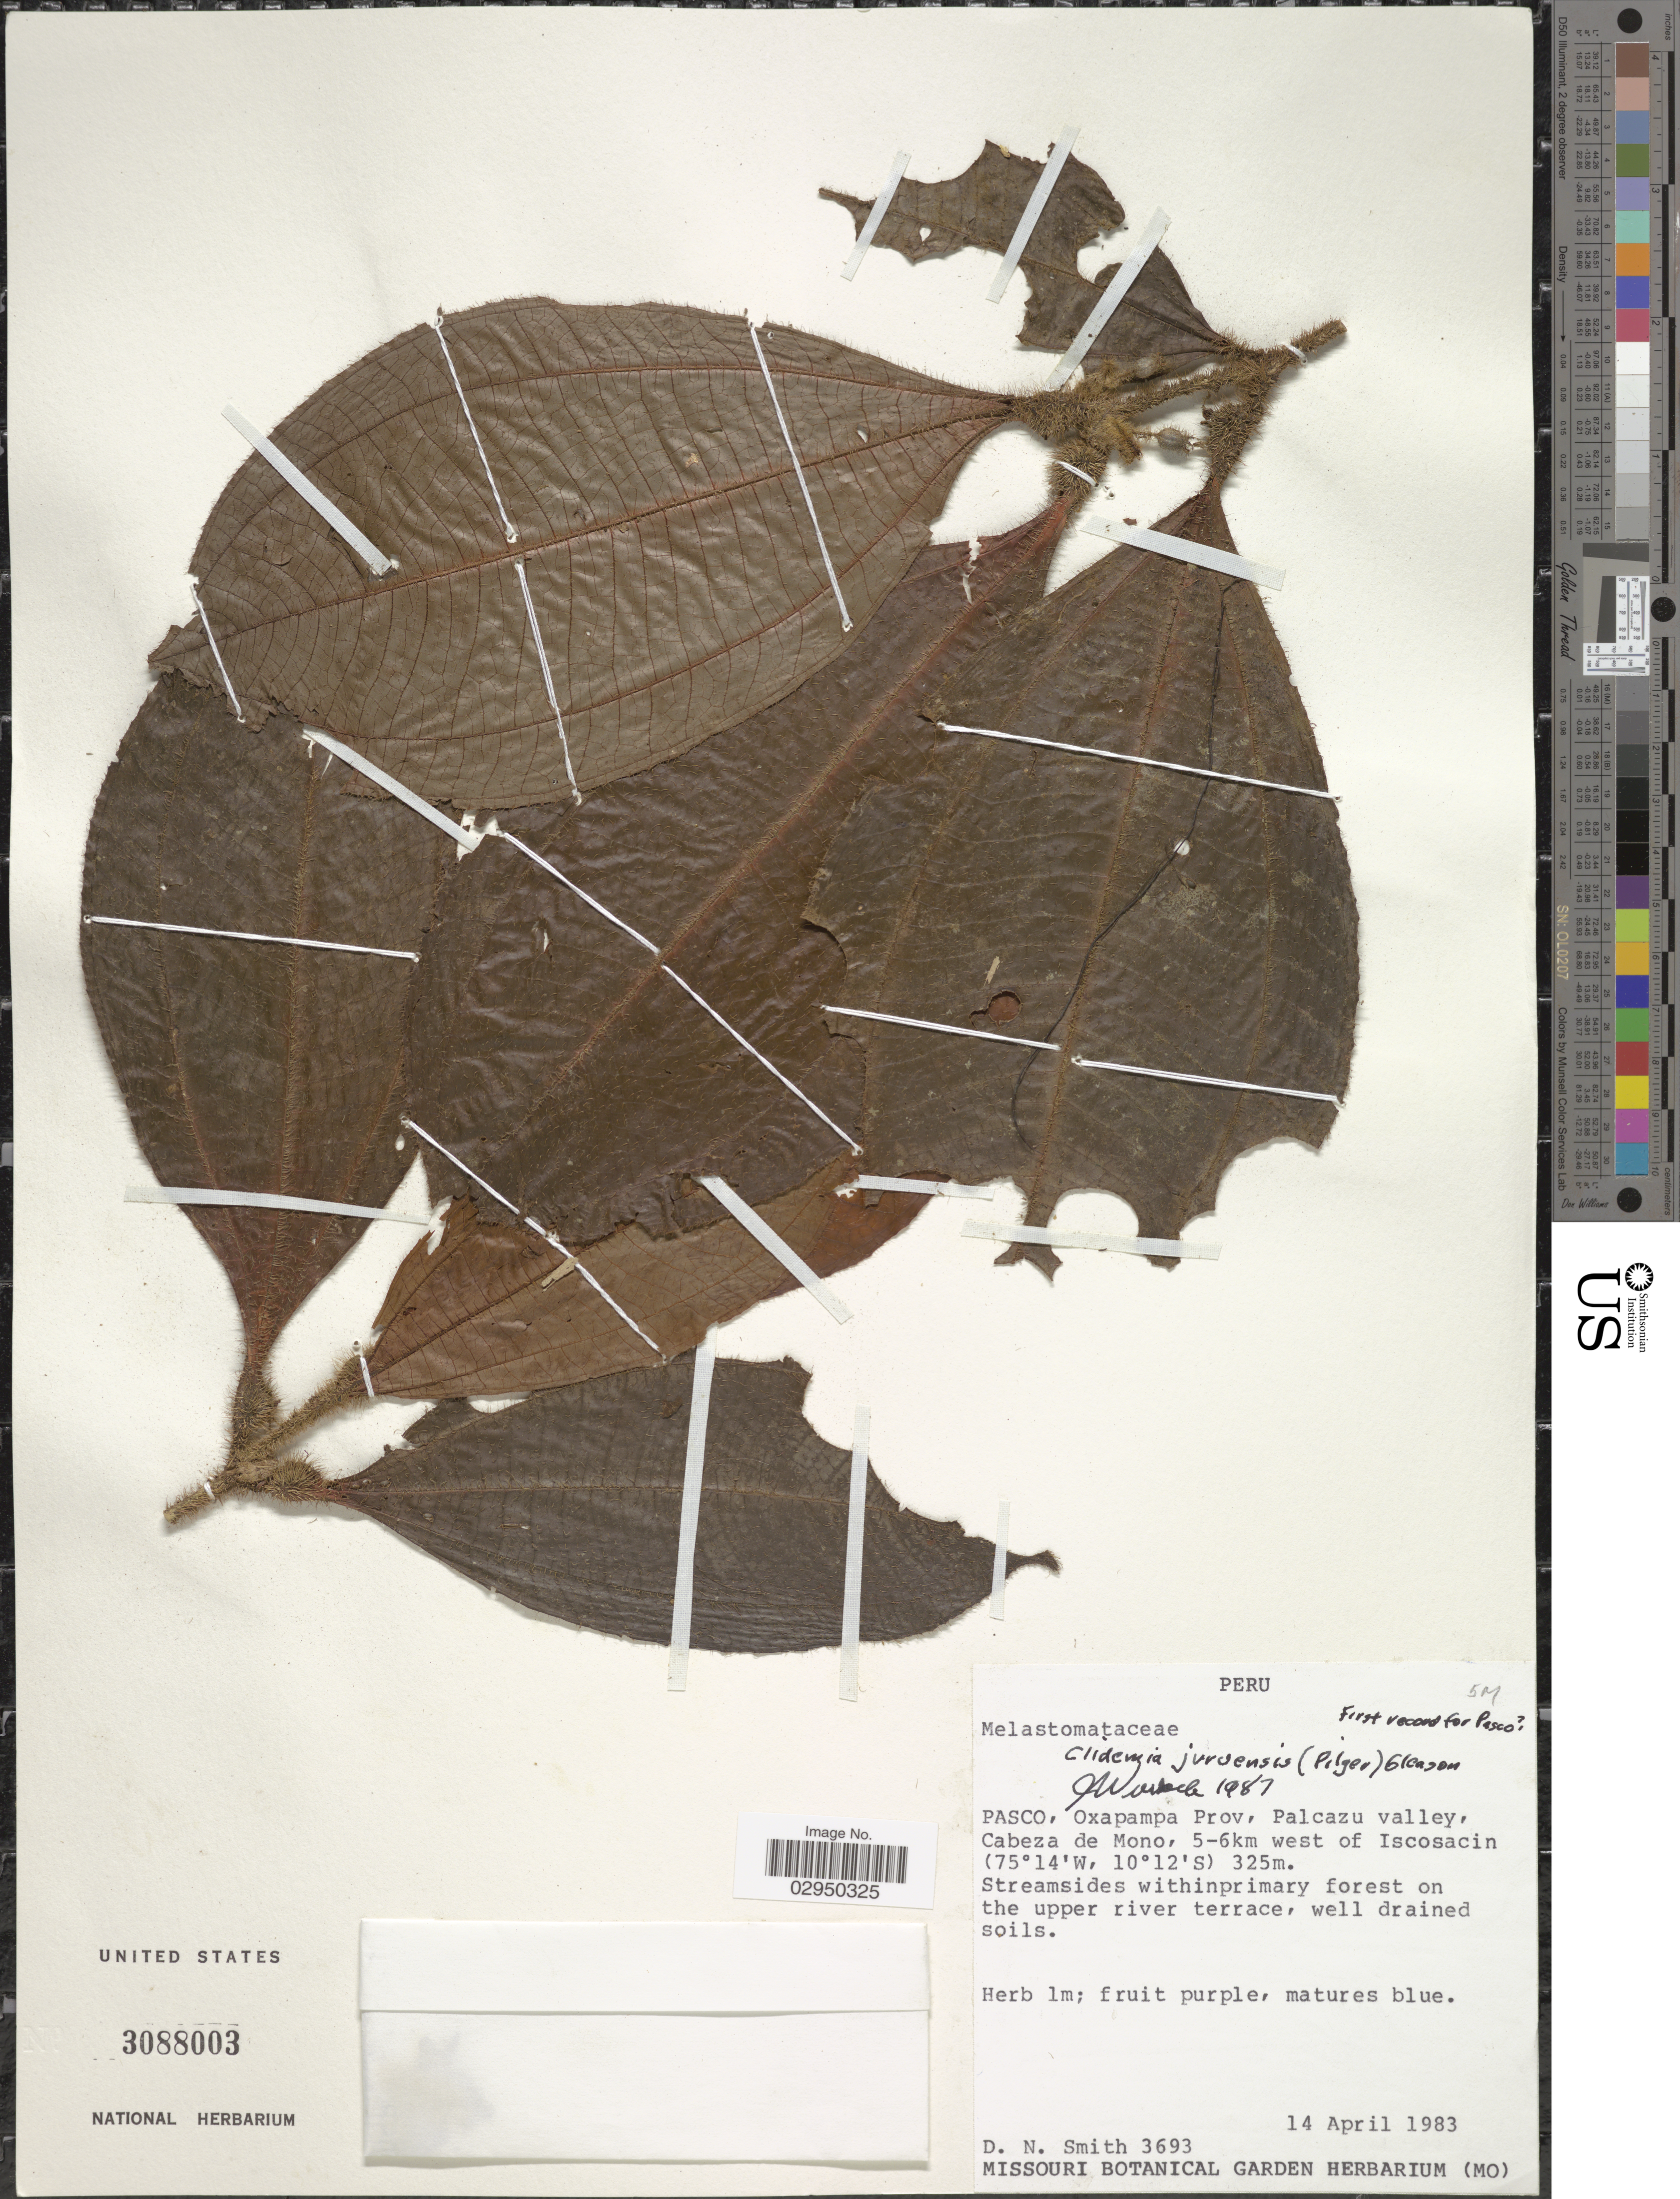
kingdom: Plantae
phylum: Tracheophyta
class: Magnoliopsida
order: Myrtales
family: Melastomataceae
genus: Clidemia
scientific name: Clidemia juruensis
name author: (Pilg.) Gleason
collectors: D. Smith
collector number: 3693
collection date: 1983-04-14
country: Peru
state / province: Pasco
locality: Oxapampa Prov, Palcazu valley, Cabeza de Mono, 5-6km west of Iscosacin.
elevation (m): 325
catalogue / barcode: US 3088003